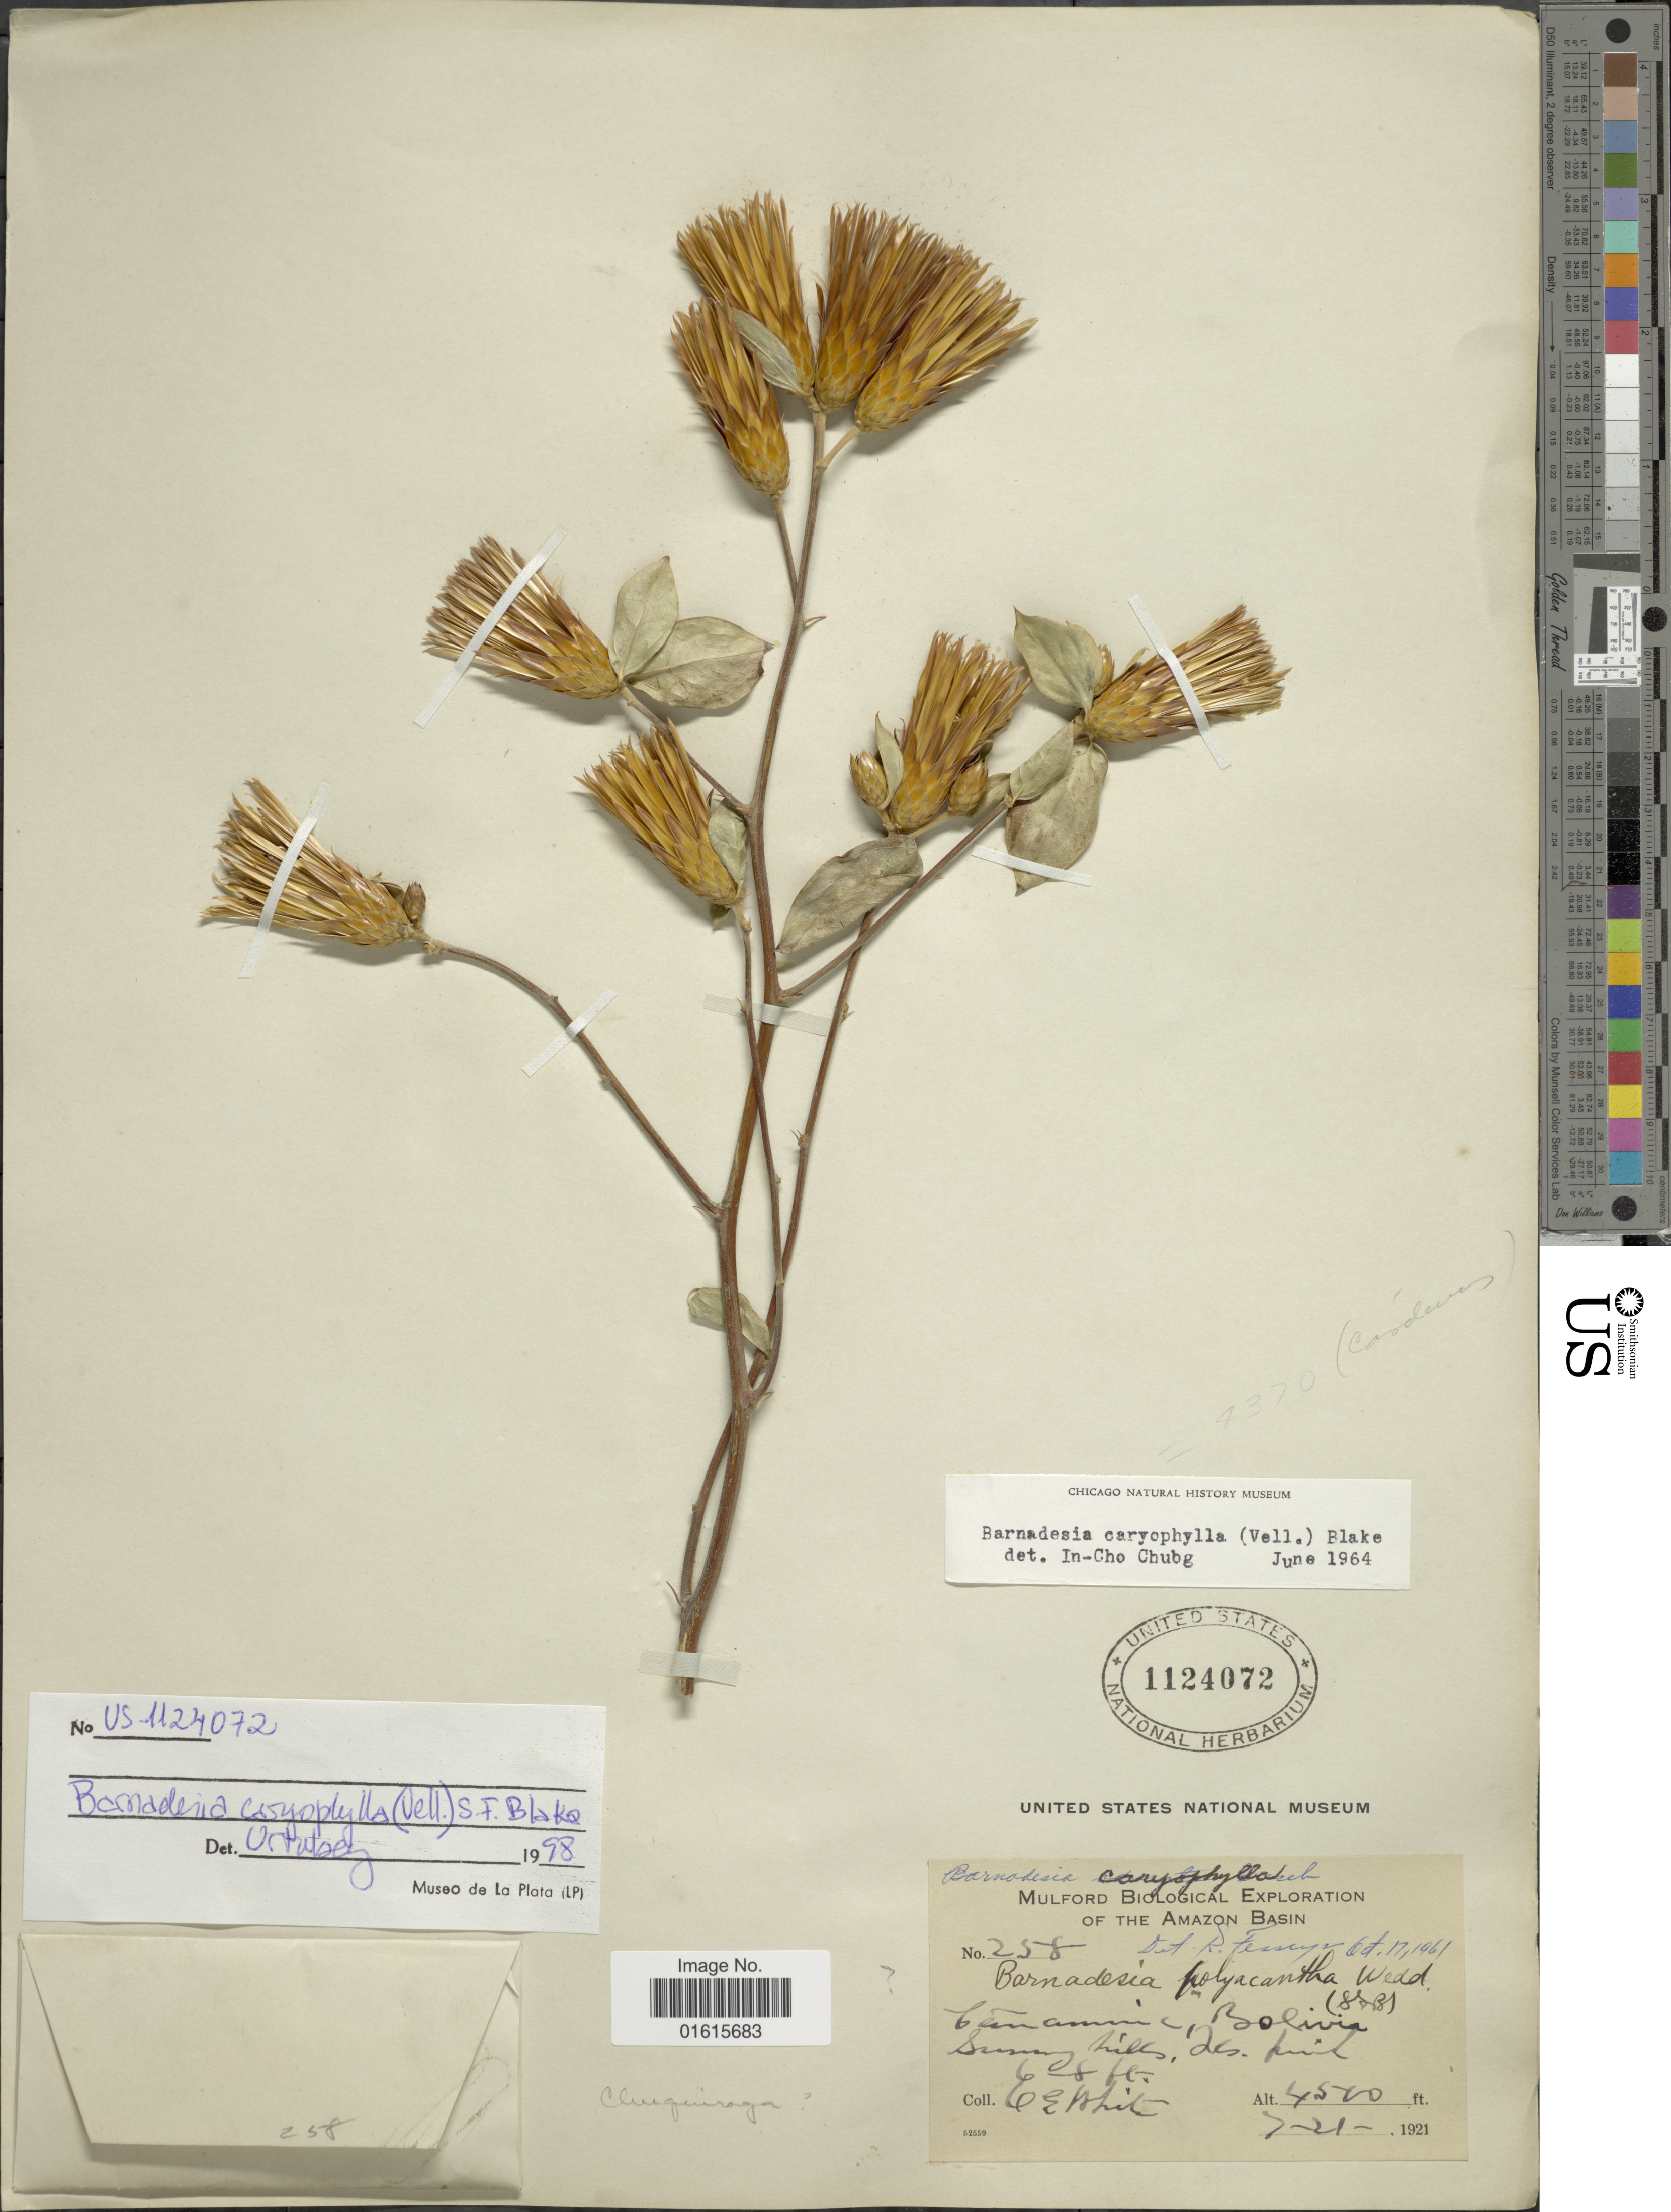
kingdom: Plantae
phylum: Tracheophyta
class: Magnoliopsida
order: Asterales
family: Asteraceae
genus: Barnadesia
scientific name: Barnadesia caryophylla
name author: (Vell.) S.F. Blake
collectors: O. E. White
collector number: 258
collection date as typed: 7-21-1921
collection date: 1921-07-21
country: Bolivia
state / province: La Paz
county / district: Inquisivi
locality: Cañamina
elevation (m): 1372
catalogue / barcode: US 1124072